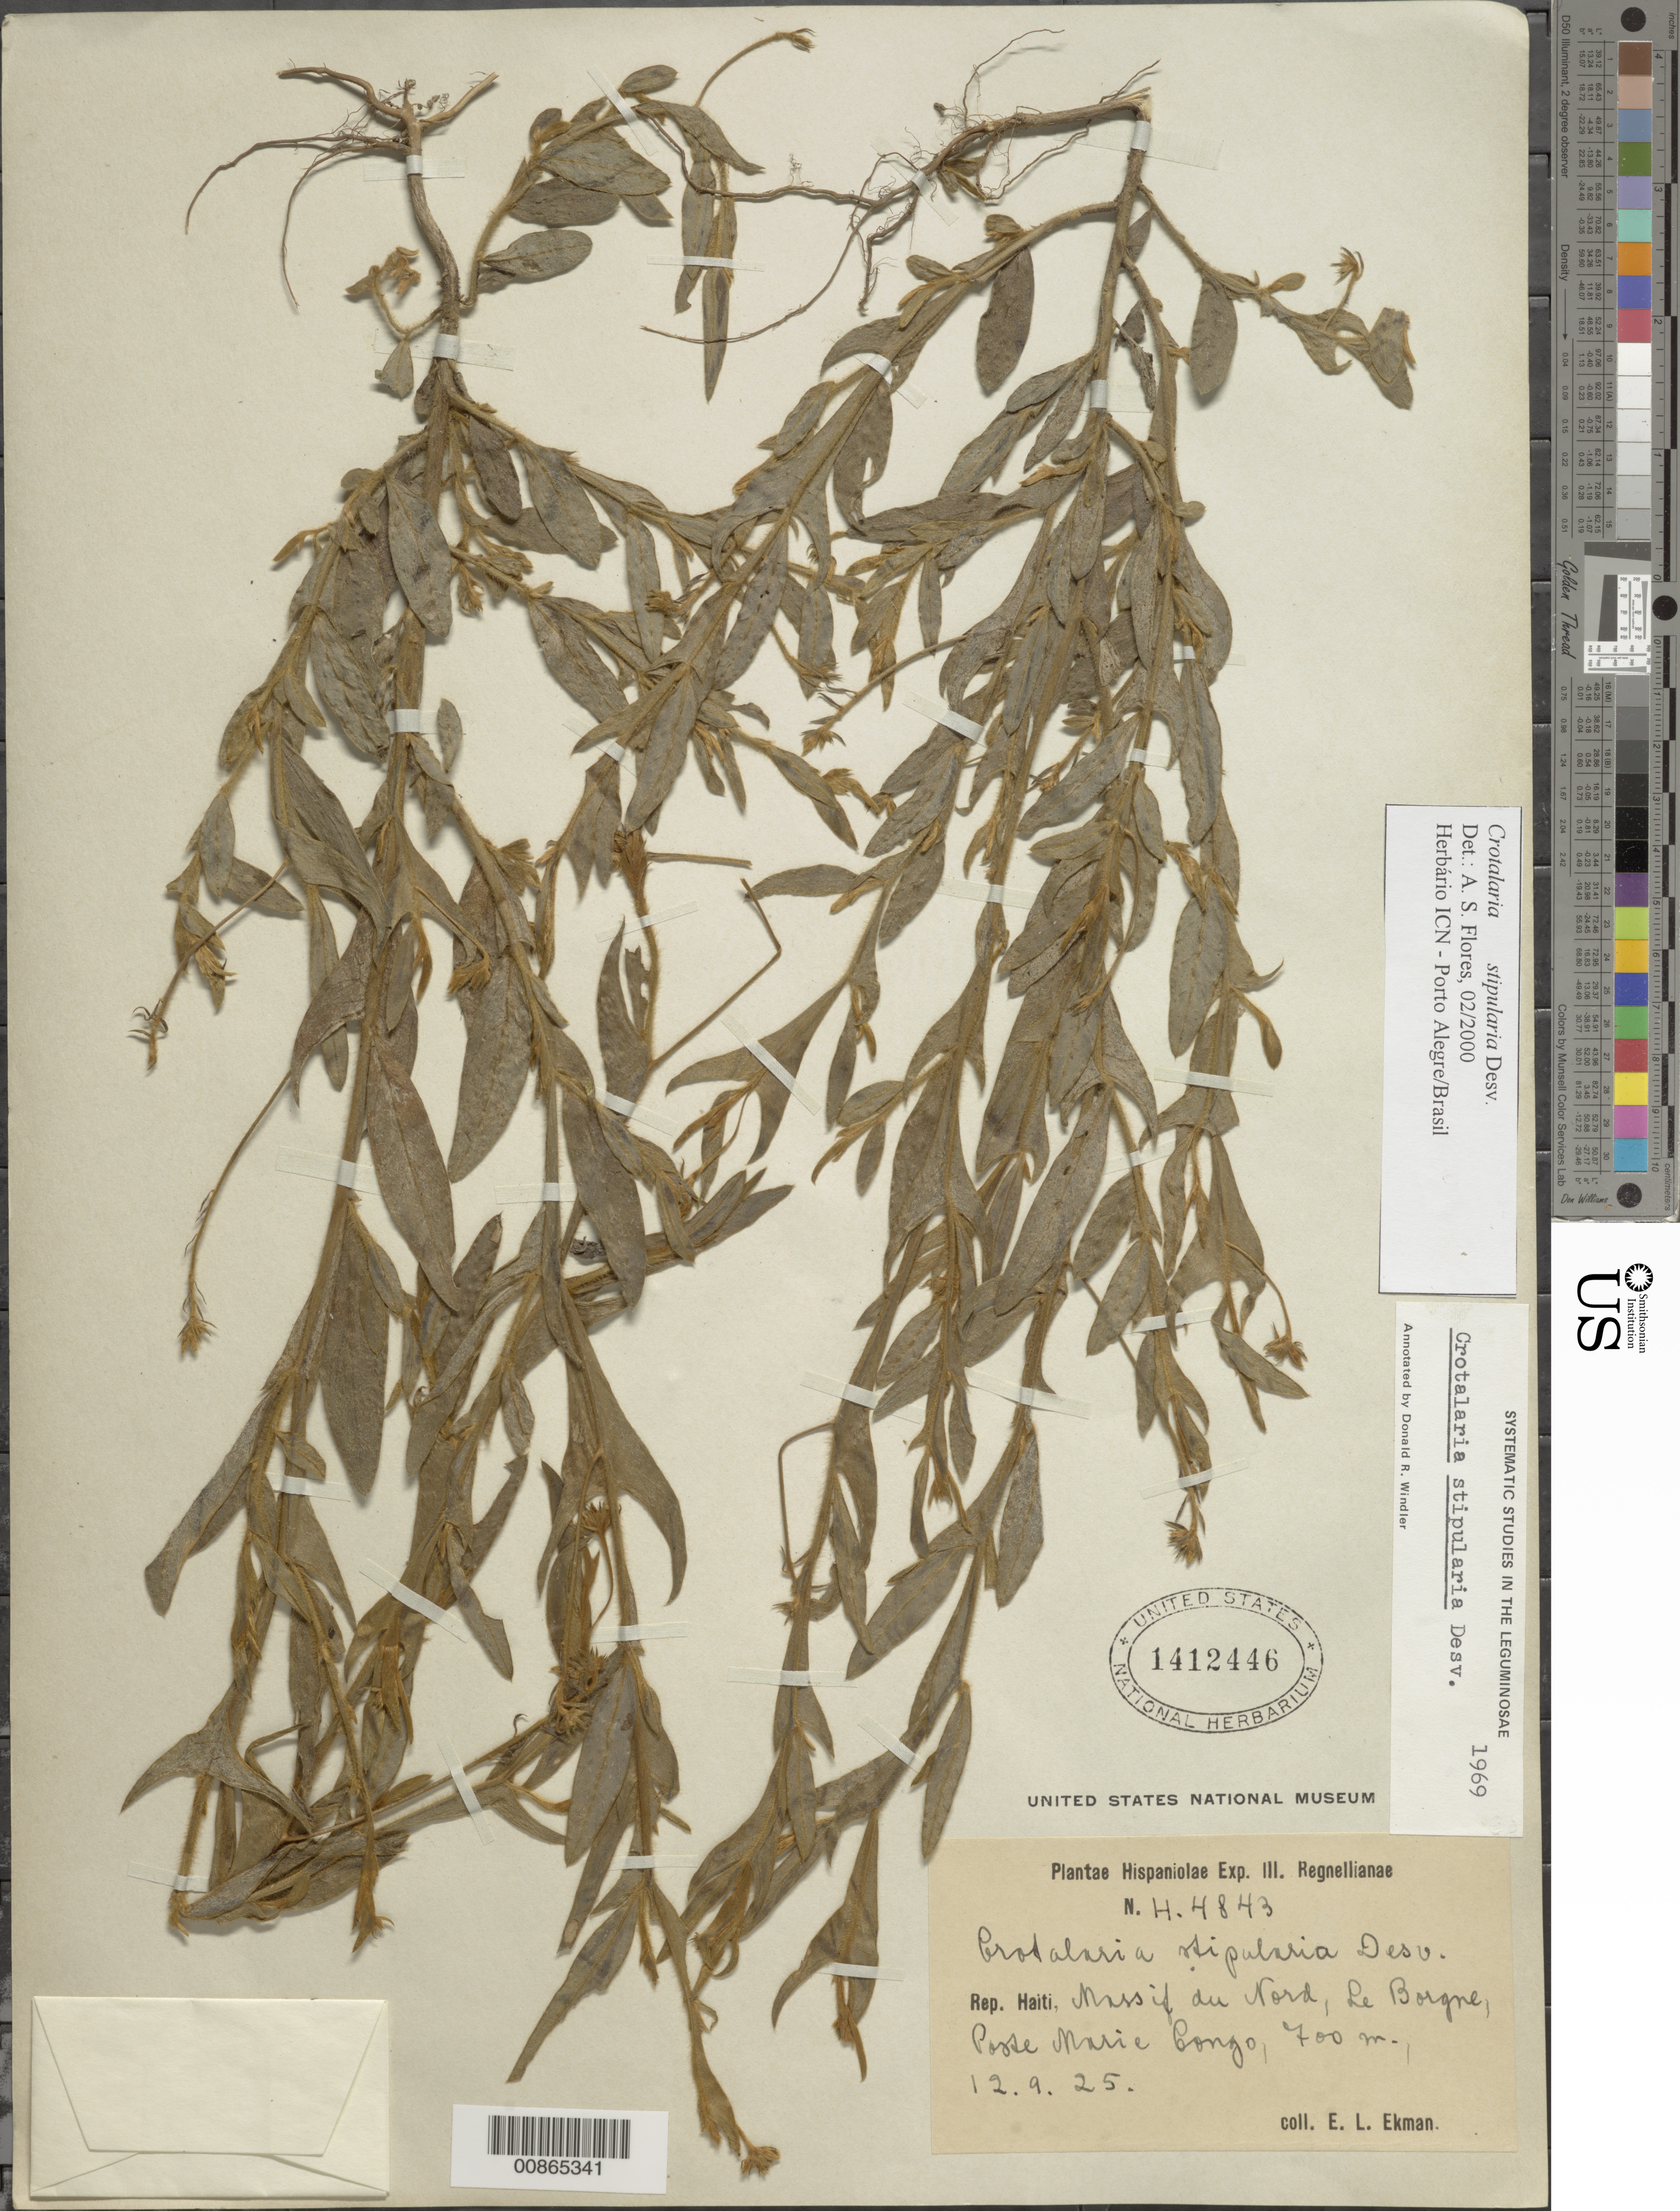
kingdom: Plantae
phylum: Tracheophyta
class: Magnoliopsida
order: Fabales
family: Fabaceae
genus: Crotalaria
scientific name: Crotalaria stipularia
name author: Desv.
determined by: Flores, A. S., (ICN), Universidade Federal do Rio Grande do Sul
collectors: E. L. Ekman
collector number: H 4843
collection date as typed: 12 Sep 1925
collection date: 1925-09-12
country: Haiti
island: Hispaniola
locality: Massif du Nord, Le Borgne, Poste Marie Congo.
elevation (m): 700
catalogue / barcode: US 1412446